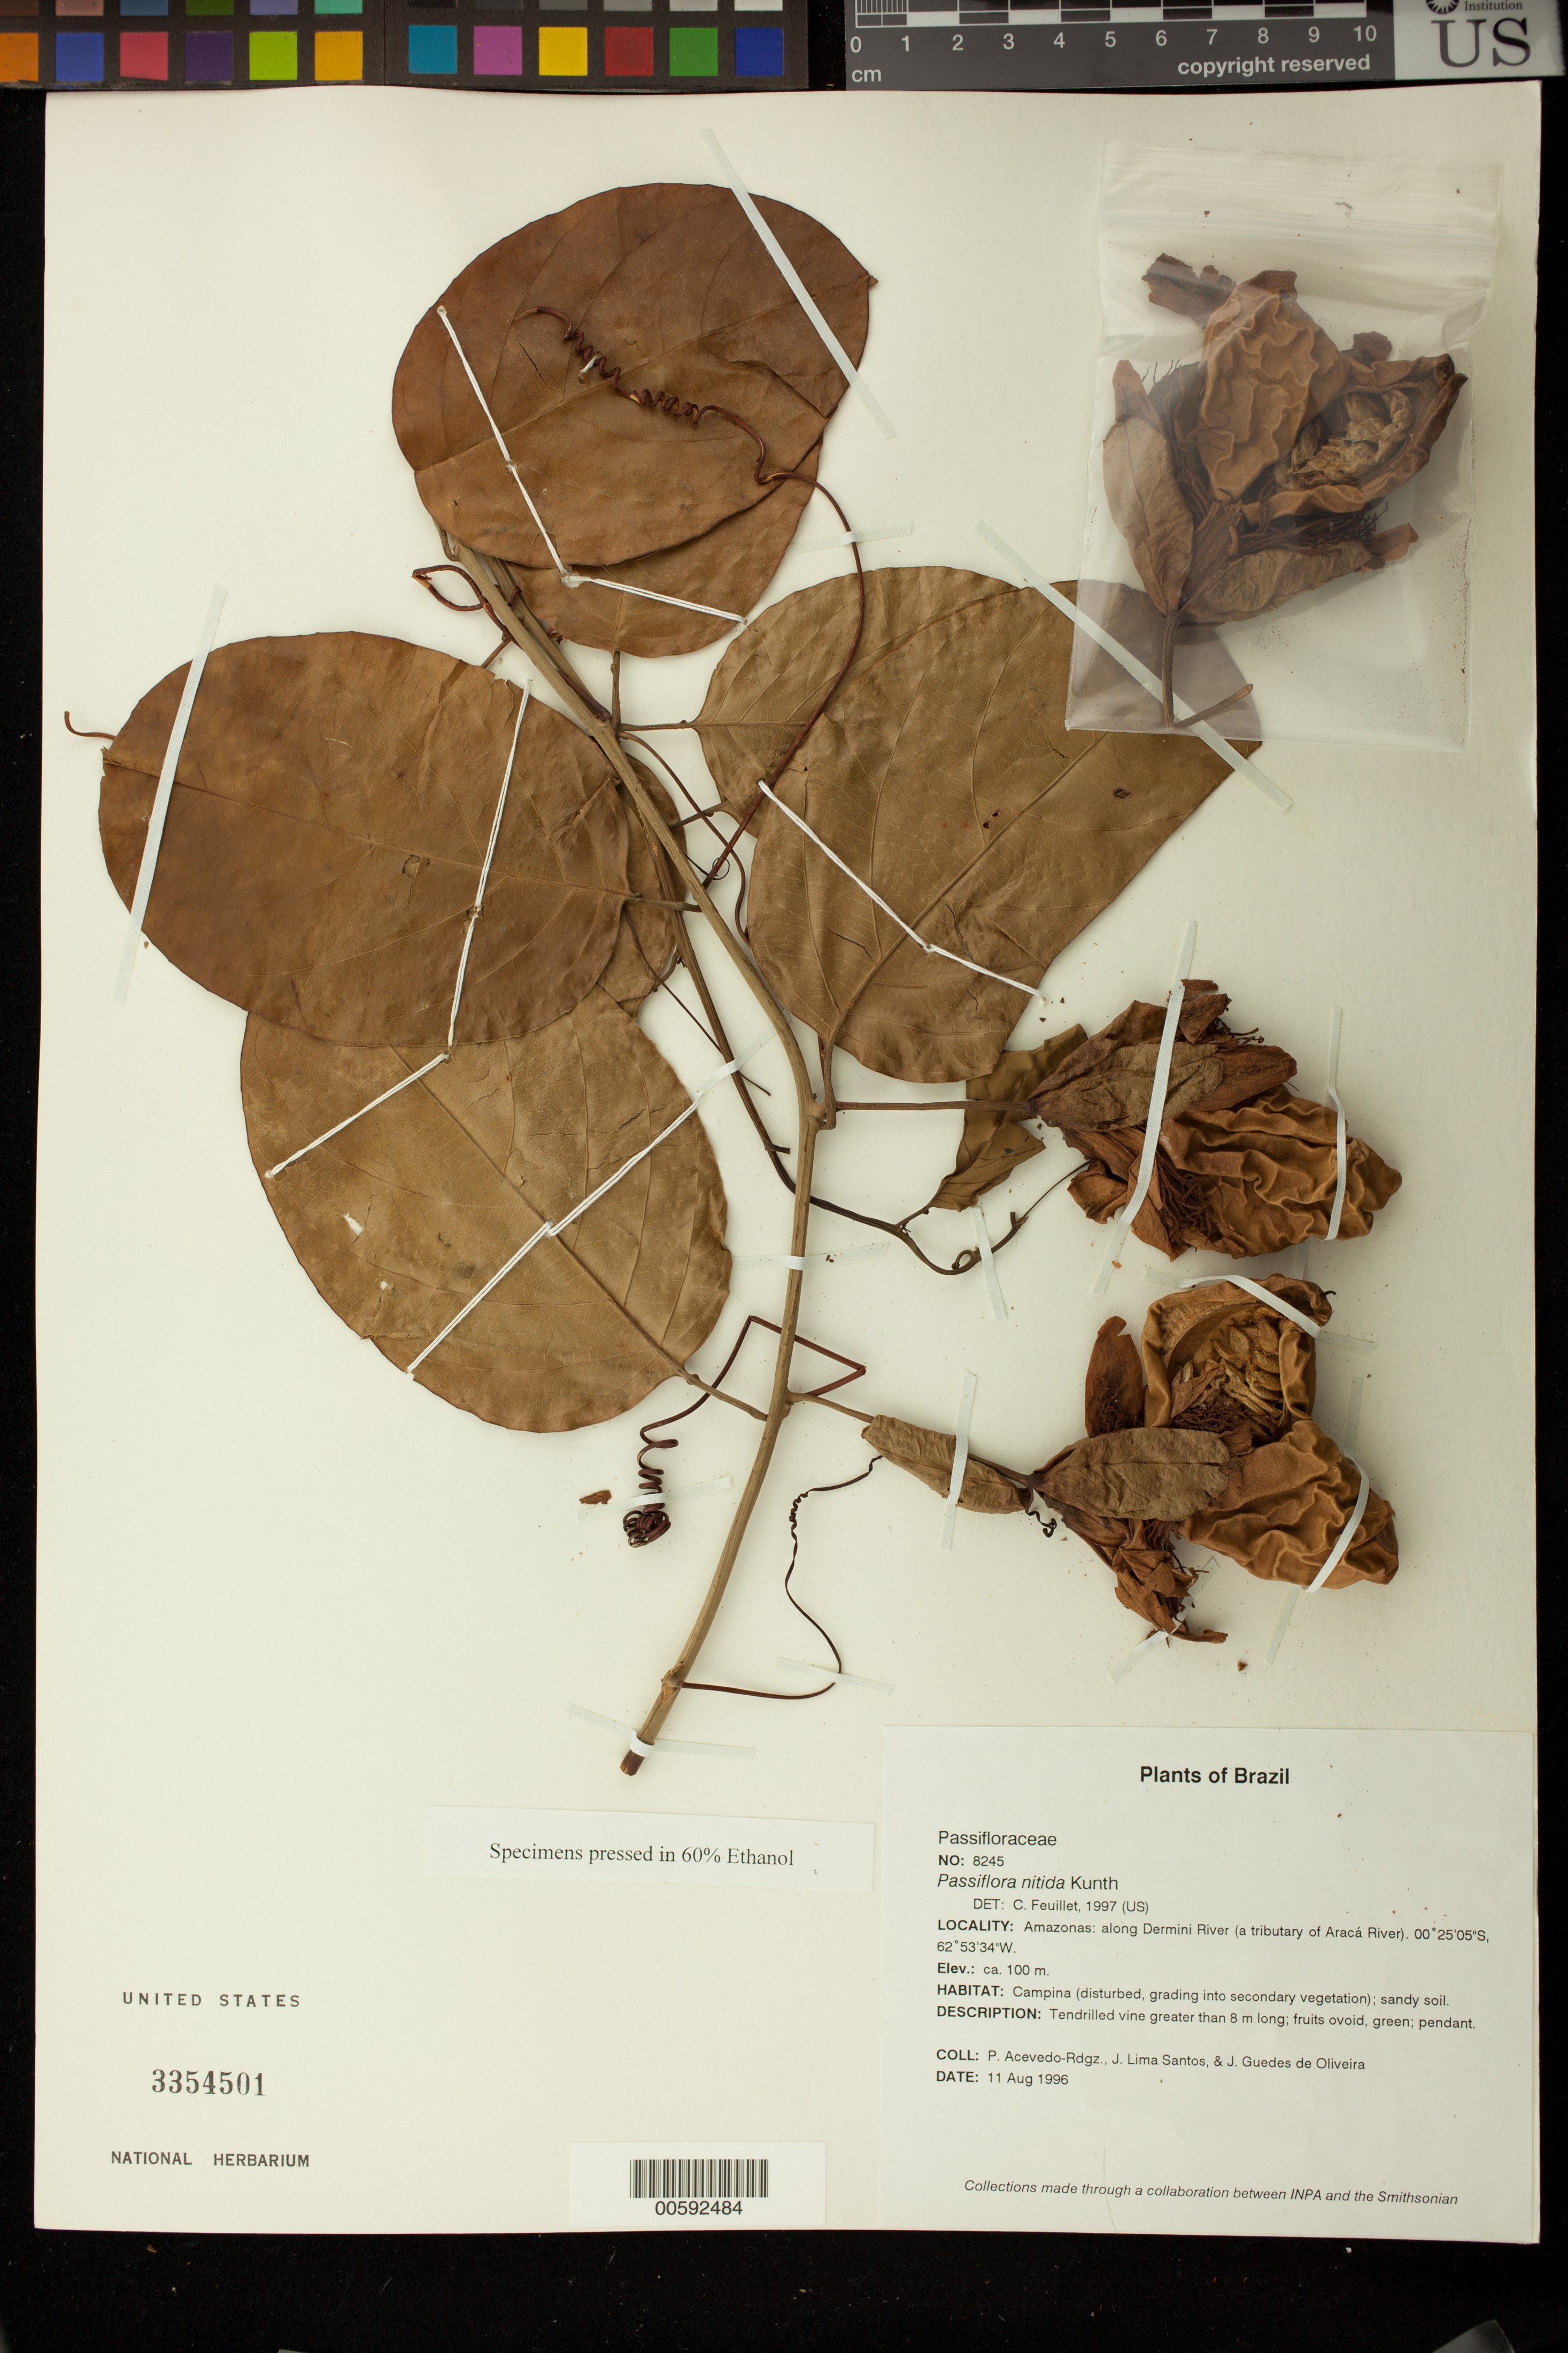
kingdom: Plantae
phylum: Tracheophyta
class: Magnoliopsida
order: Malpighiales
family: Passifloraceae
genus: Passiflora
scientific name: Passiflora nitida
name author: Kunth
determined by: Feuillet, C.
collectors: P. Acevedo-Rodr., J. L. Santos & J. Guedes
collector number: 8245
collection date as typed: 11 Aug 1996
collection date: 1996-08-11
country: Brazil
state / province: Amazonas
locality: Amazonas: along Deminí River (a tributary of Araca River).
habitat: Campina (disturbed, grading into secondary vegetation); sandy soil.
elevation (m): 100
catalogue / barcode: US 3354501